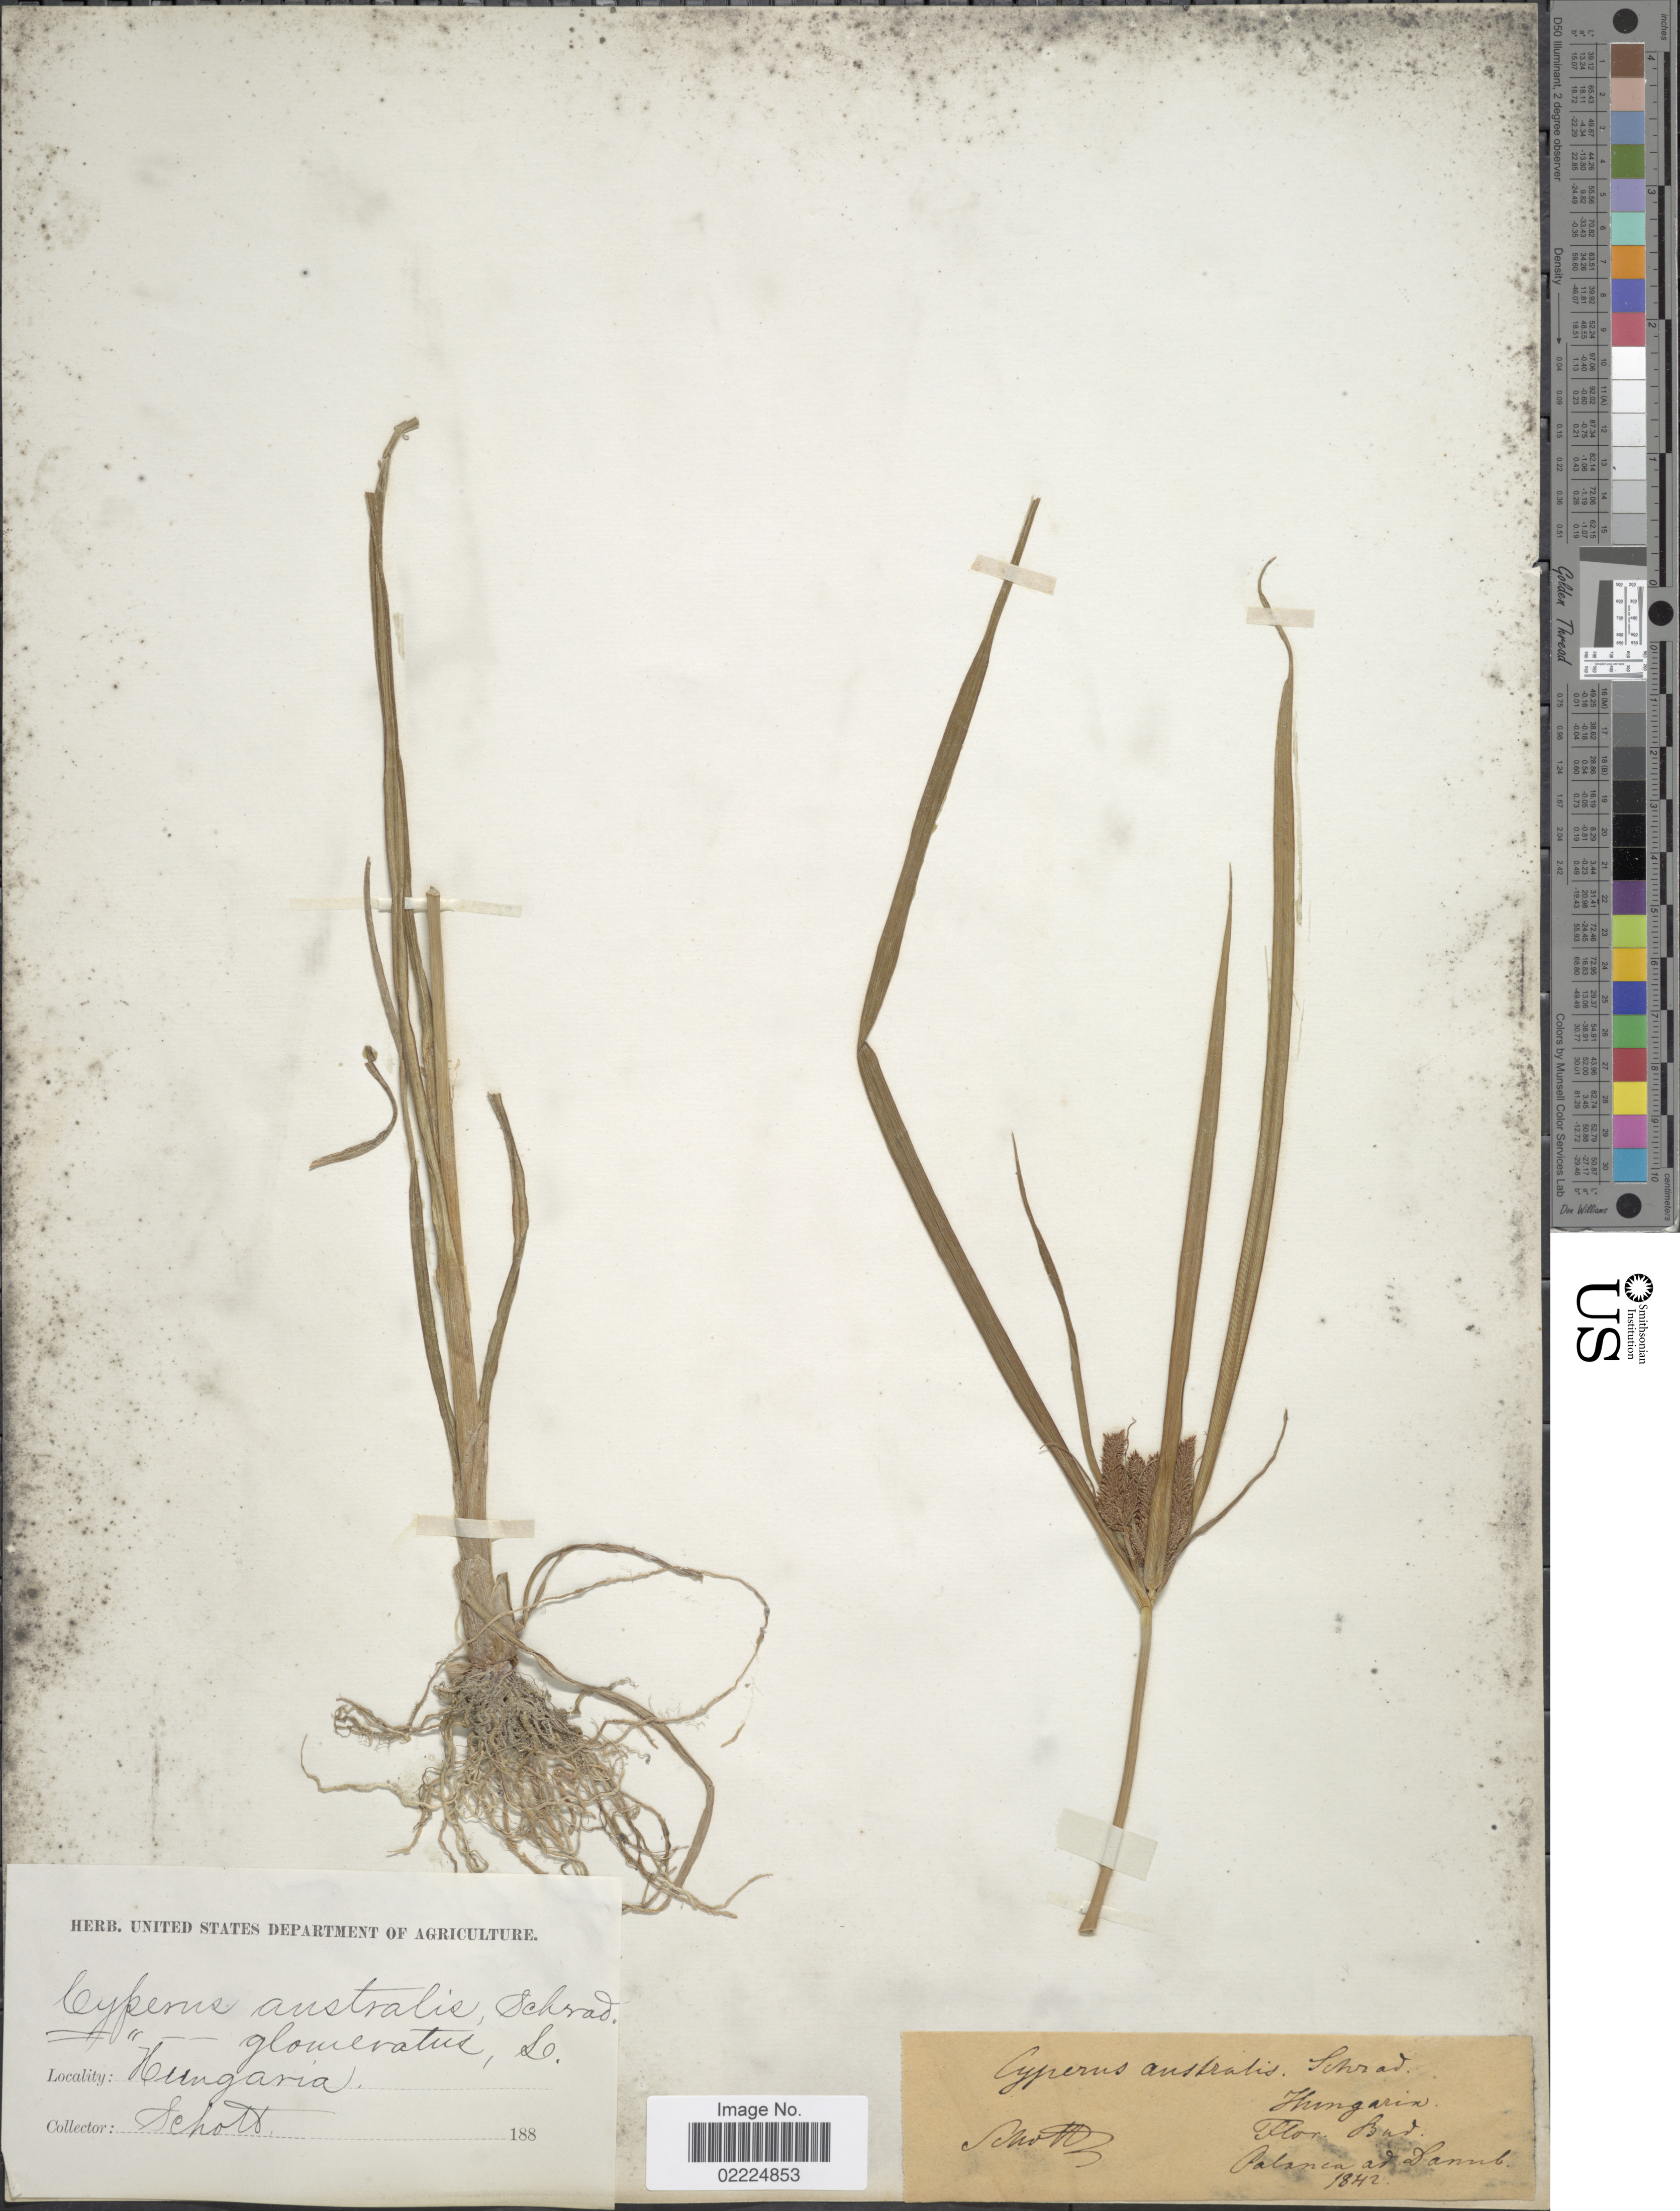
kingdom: Plantae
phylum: Tracheophyta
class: Liliopsida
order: Poales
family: Cyperaceae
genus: Cyperus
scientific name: Cyperus glomeratus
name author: L.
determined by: Strong, Mark T., (BOT), Smithsonian Institution - National Museum of Natural History (UNITED STATES)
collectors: Schott, --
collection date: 1842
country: Romania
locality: Hungaria, Palanca ad Danub.